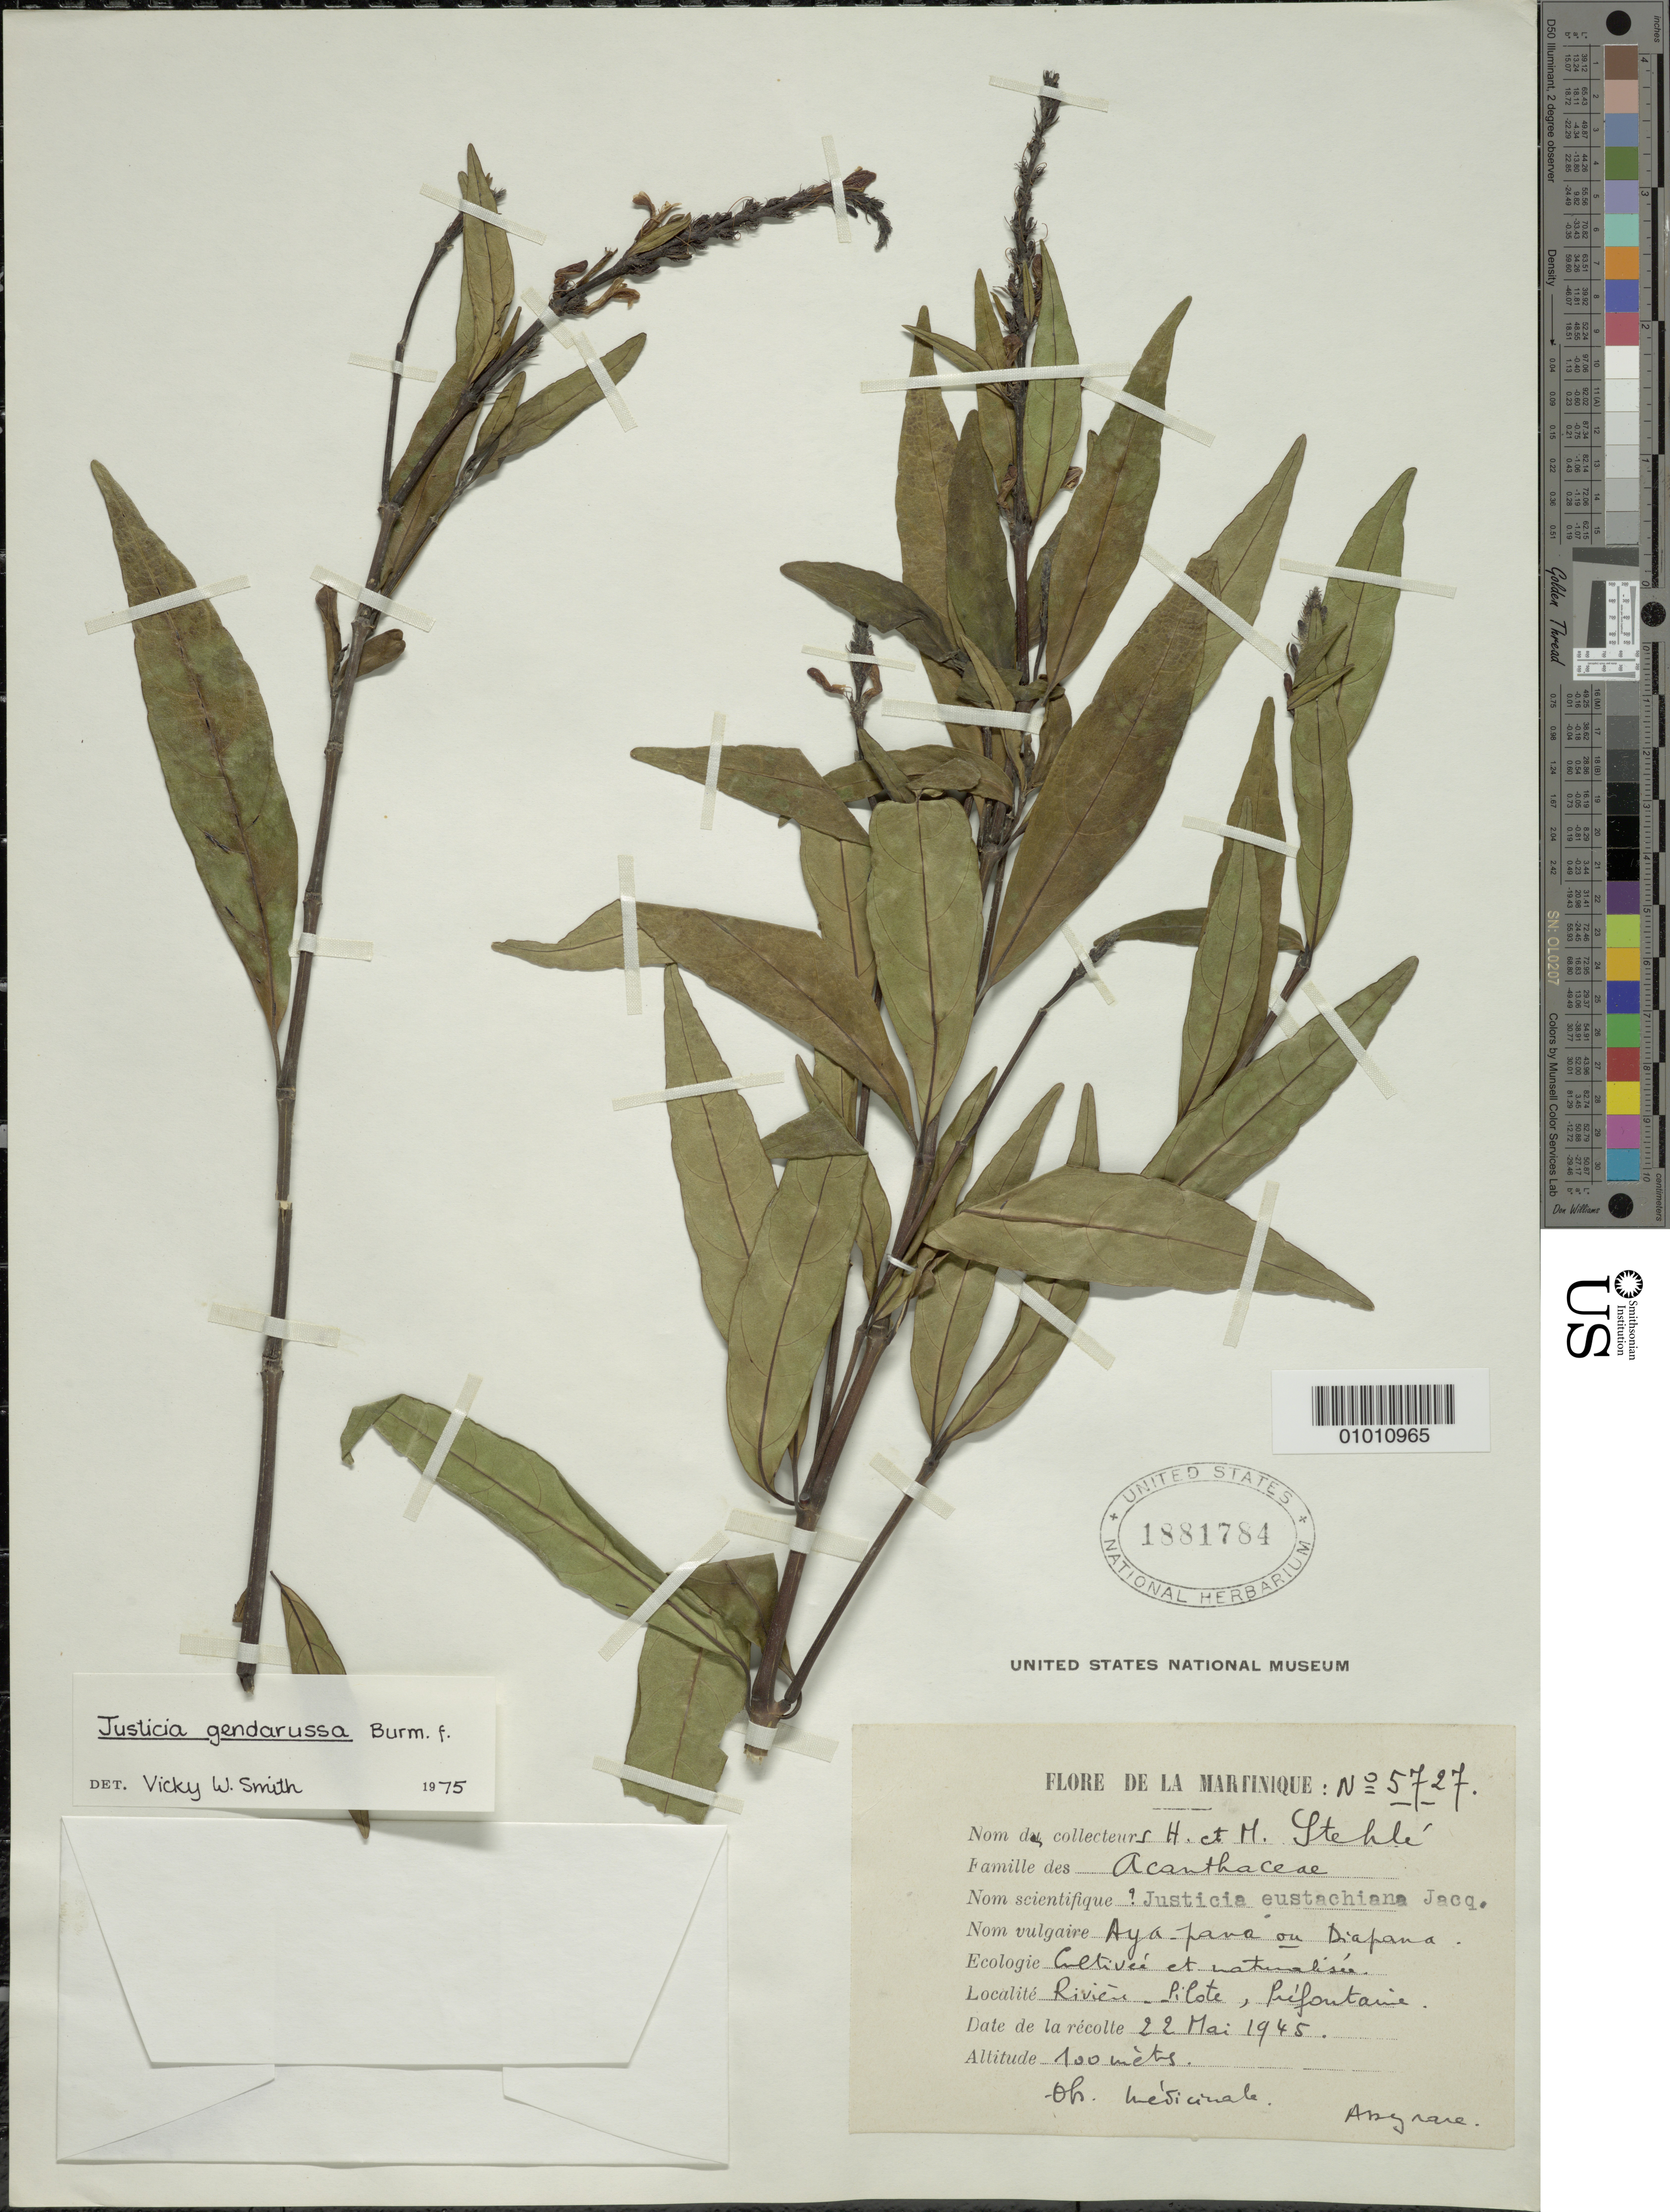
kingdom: Plantae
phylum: Tracheophyta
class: Magnoliopsida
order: Lamiales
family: Acanthaceae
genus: Justicia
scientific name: Justicia gendarussa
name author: Burm. f.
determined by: Smith, V. W.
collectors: H. Stehlé & M. Stehlé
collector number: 5727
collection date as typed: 22 May 1945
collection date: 1945-05-22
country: Martinique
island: Martinique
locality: Riv. Pilote, Préfontaine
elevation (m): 100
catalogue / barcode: US 1881784